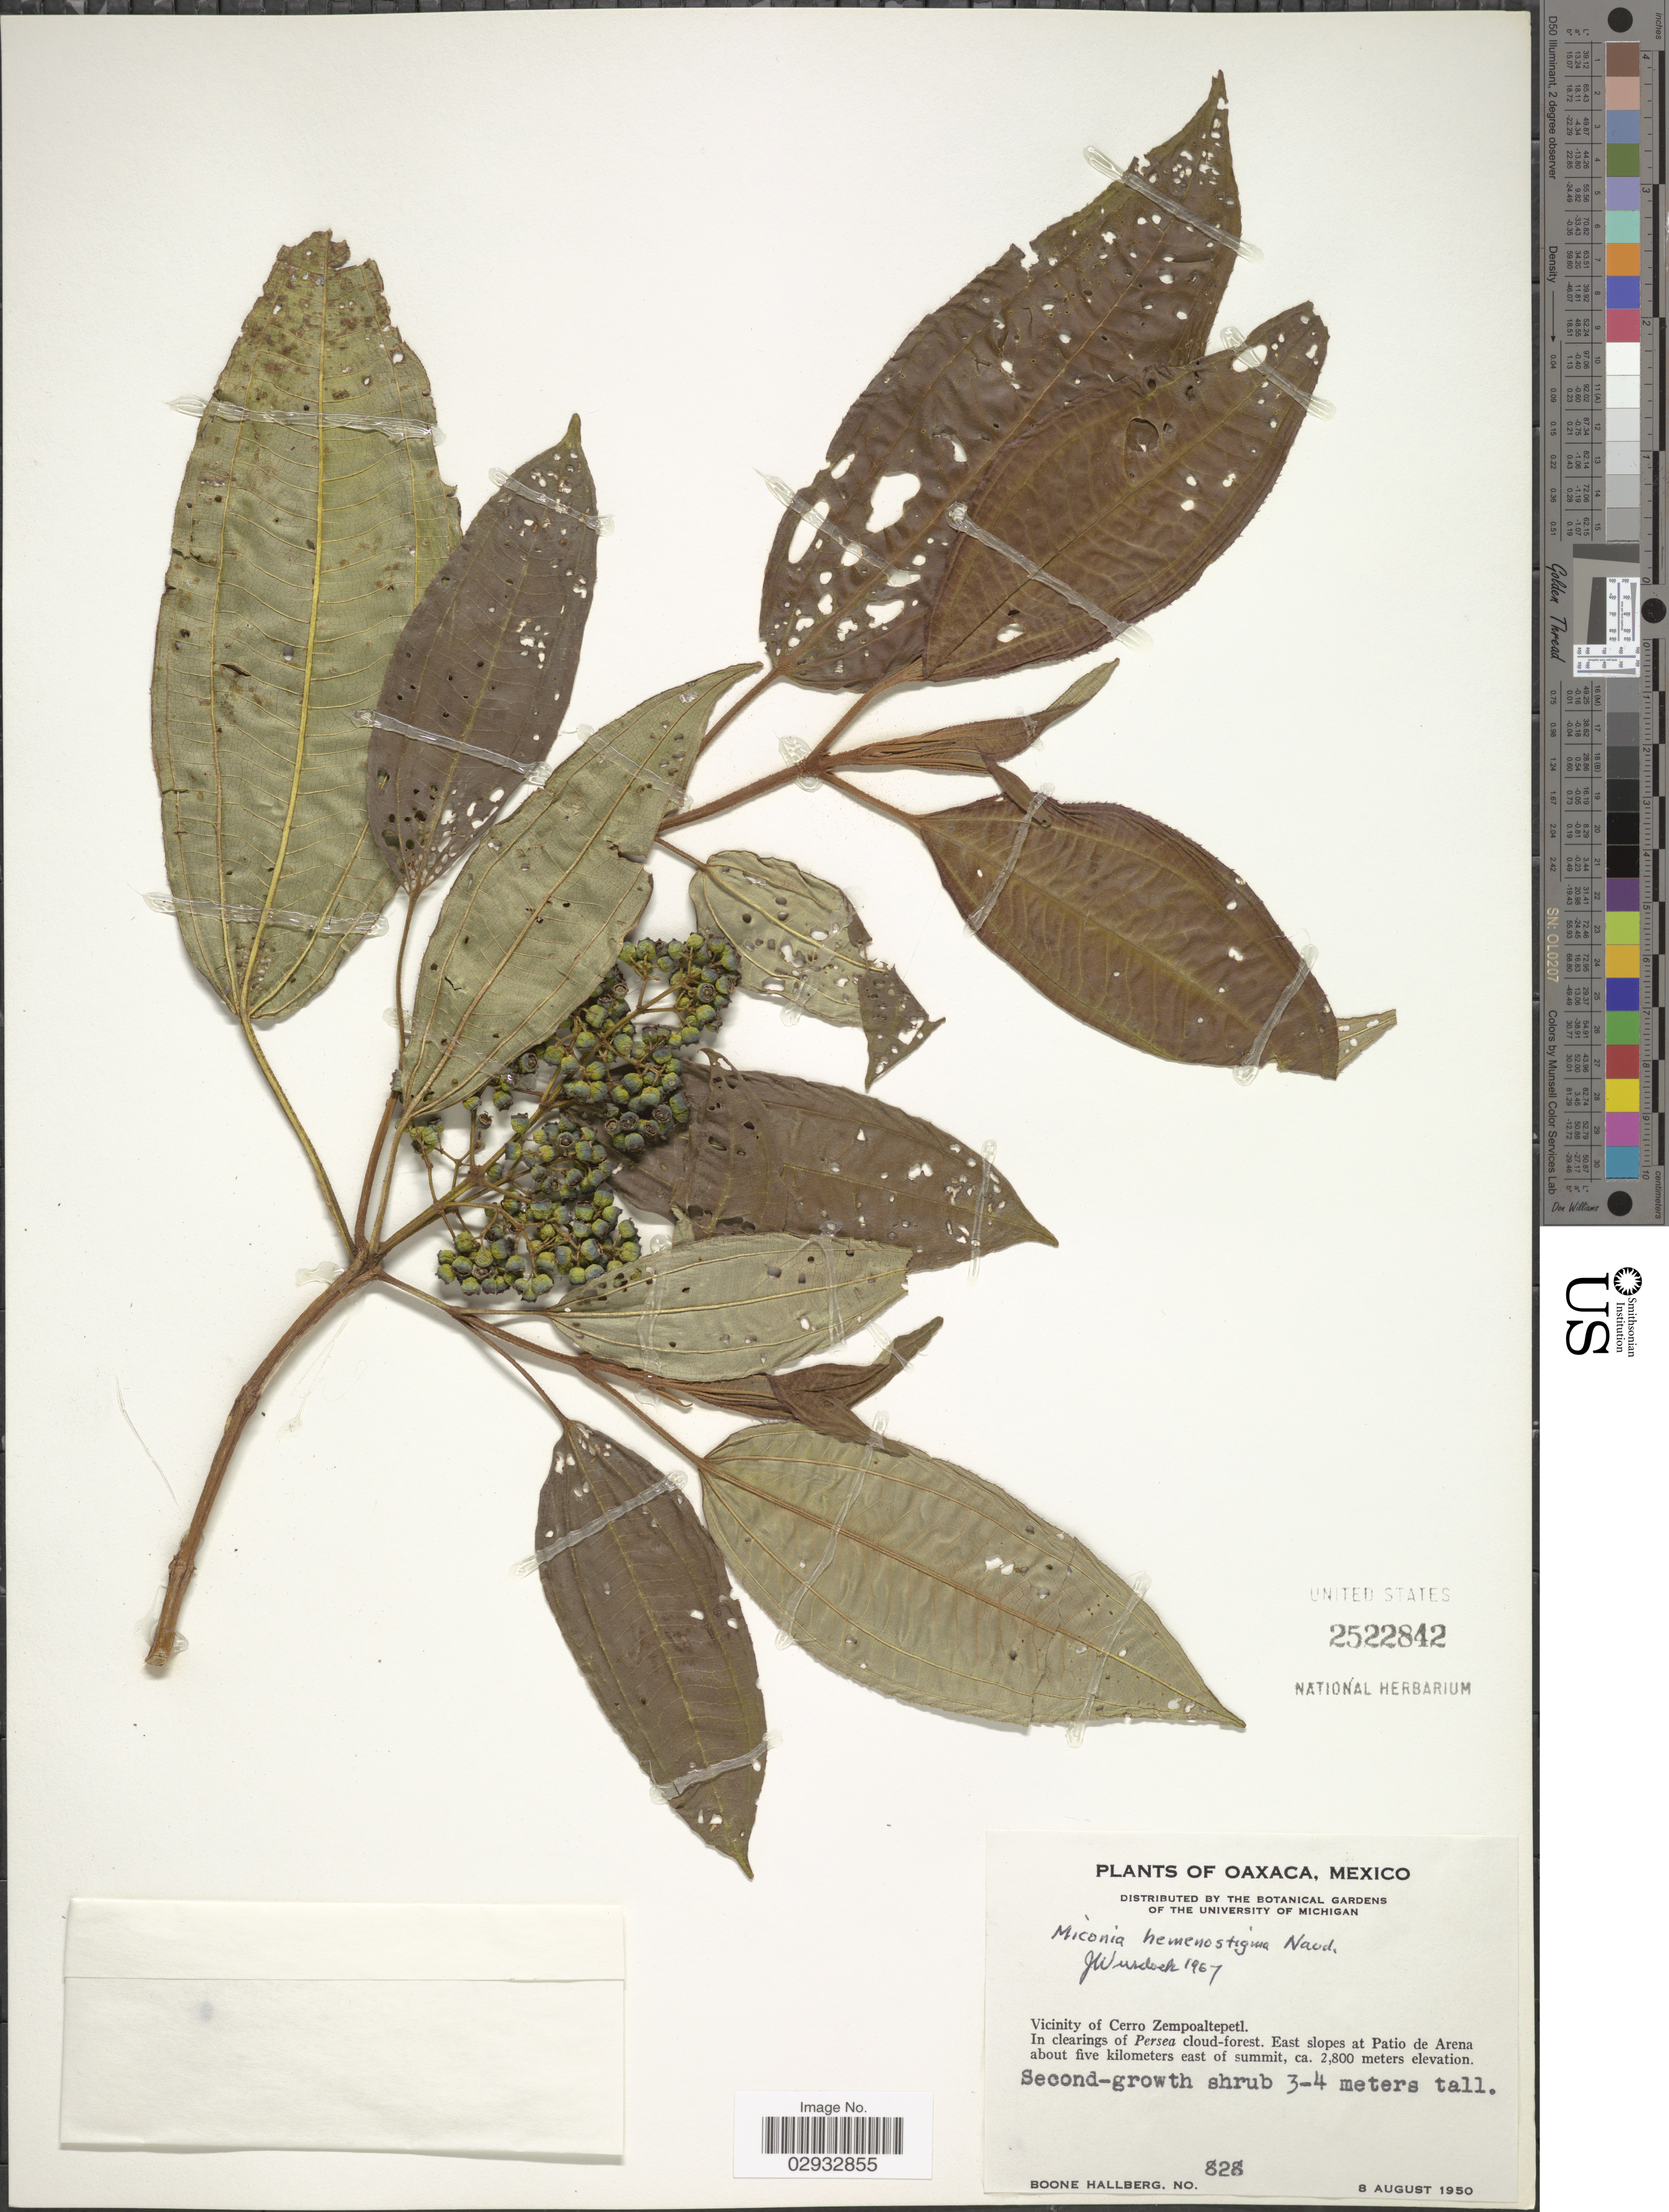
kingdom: Plantae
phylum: Tracheophyta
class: Magnoliopsida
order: Myrtales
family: Melastomataceae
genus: Miconia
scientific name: Miconia hemenostigma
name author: Naudin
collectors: B. Hallberg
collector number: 828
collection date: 1950-08-08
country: Mexico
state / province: Oaxaca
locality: Vicinity of Cerro Zempoaltepetl. East slopes at Patio de Arena about five kilometers east of summit.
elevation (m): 2800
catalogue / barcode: US 2522842